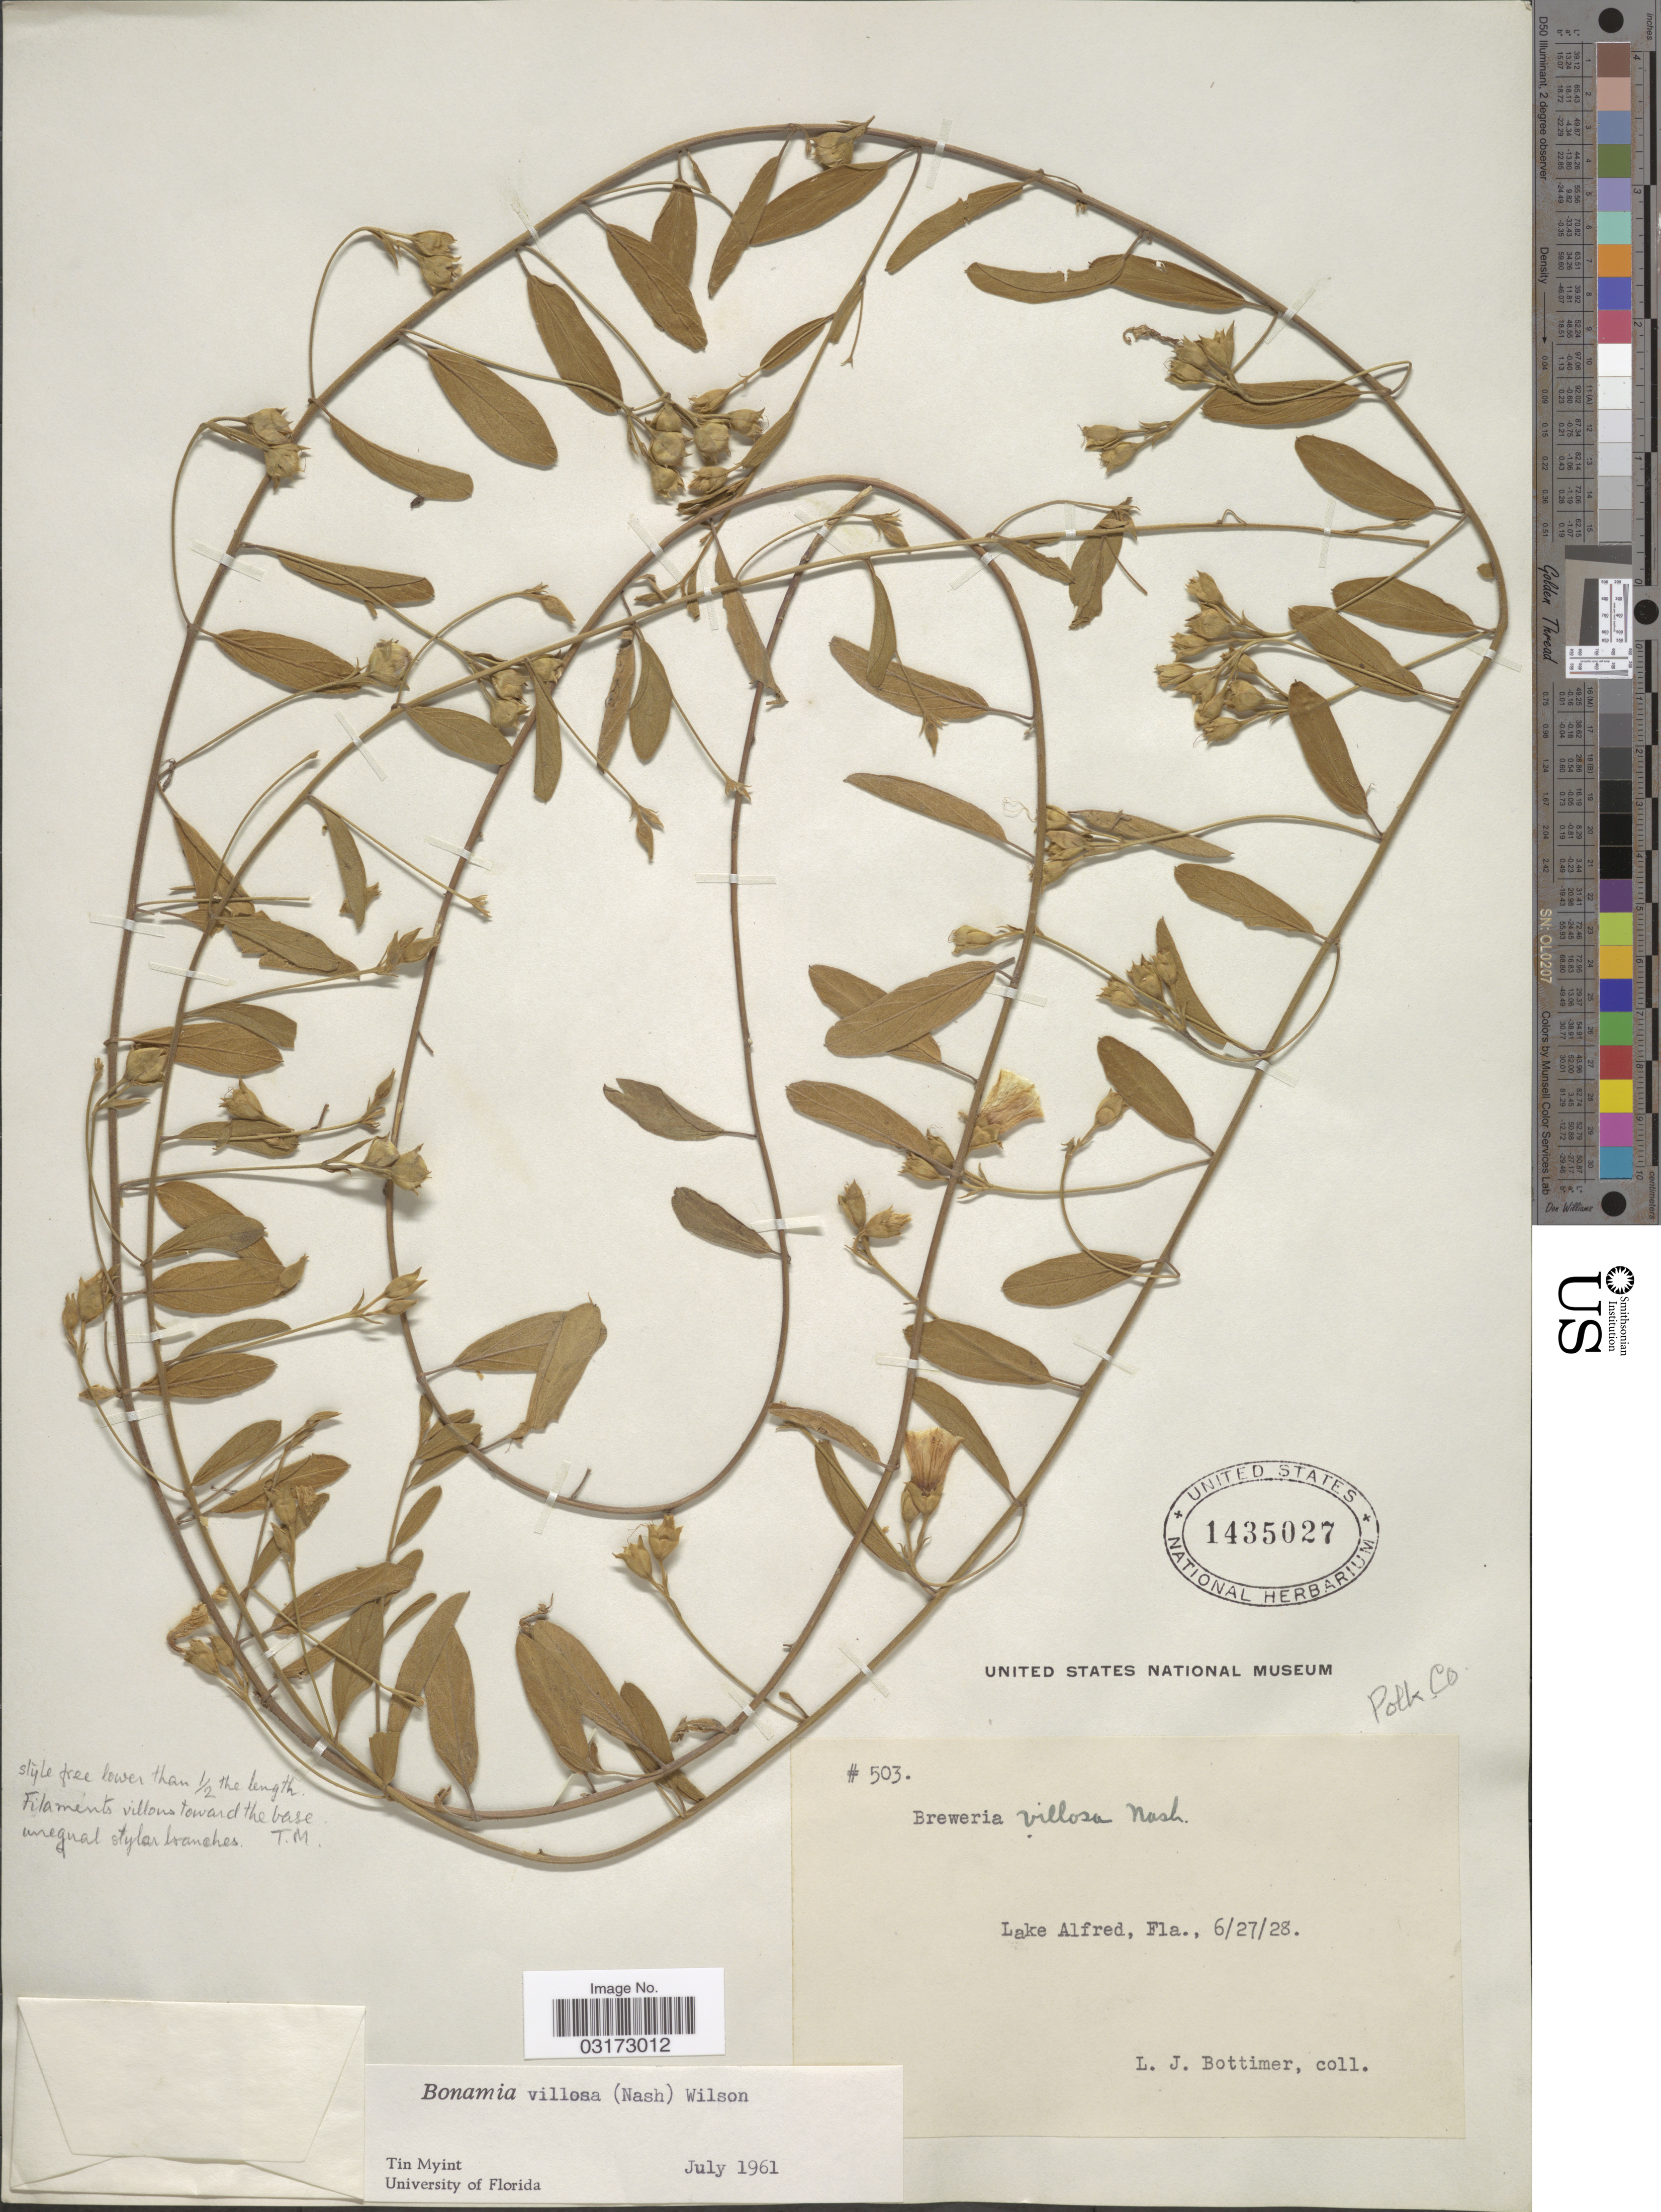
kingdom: Plantae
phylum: Tracheophyta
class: Magnoliopsida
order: Solanales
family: Convolvulaceae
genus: Stylisma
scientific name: Stylisma villosa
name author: (Nash) House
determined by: Strong, Mark T., (BOT), Smithsonian Institution - National Museum of Natural History (UNITED STATES)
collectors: L. Bottimer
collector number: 503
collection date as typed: Transcribed d/m/y: 27/6/28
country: United States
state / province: Florida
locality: Lake Alfred, Fla. Polk Co.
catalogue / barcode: US 1435027